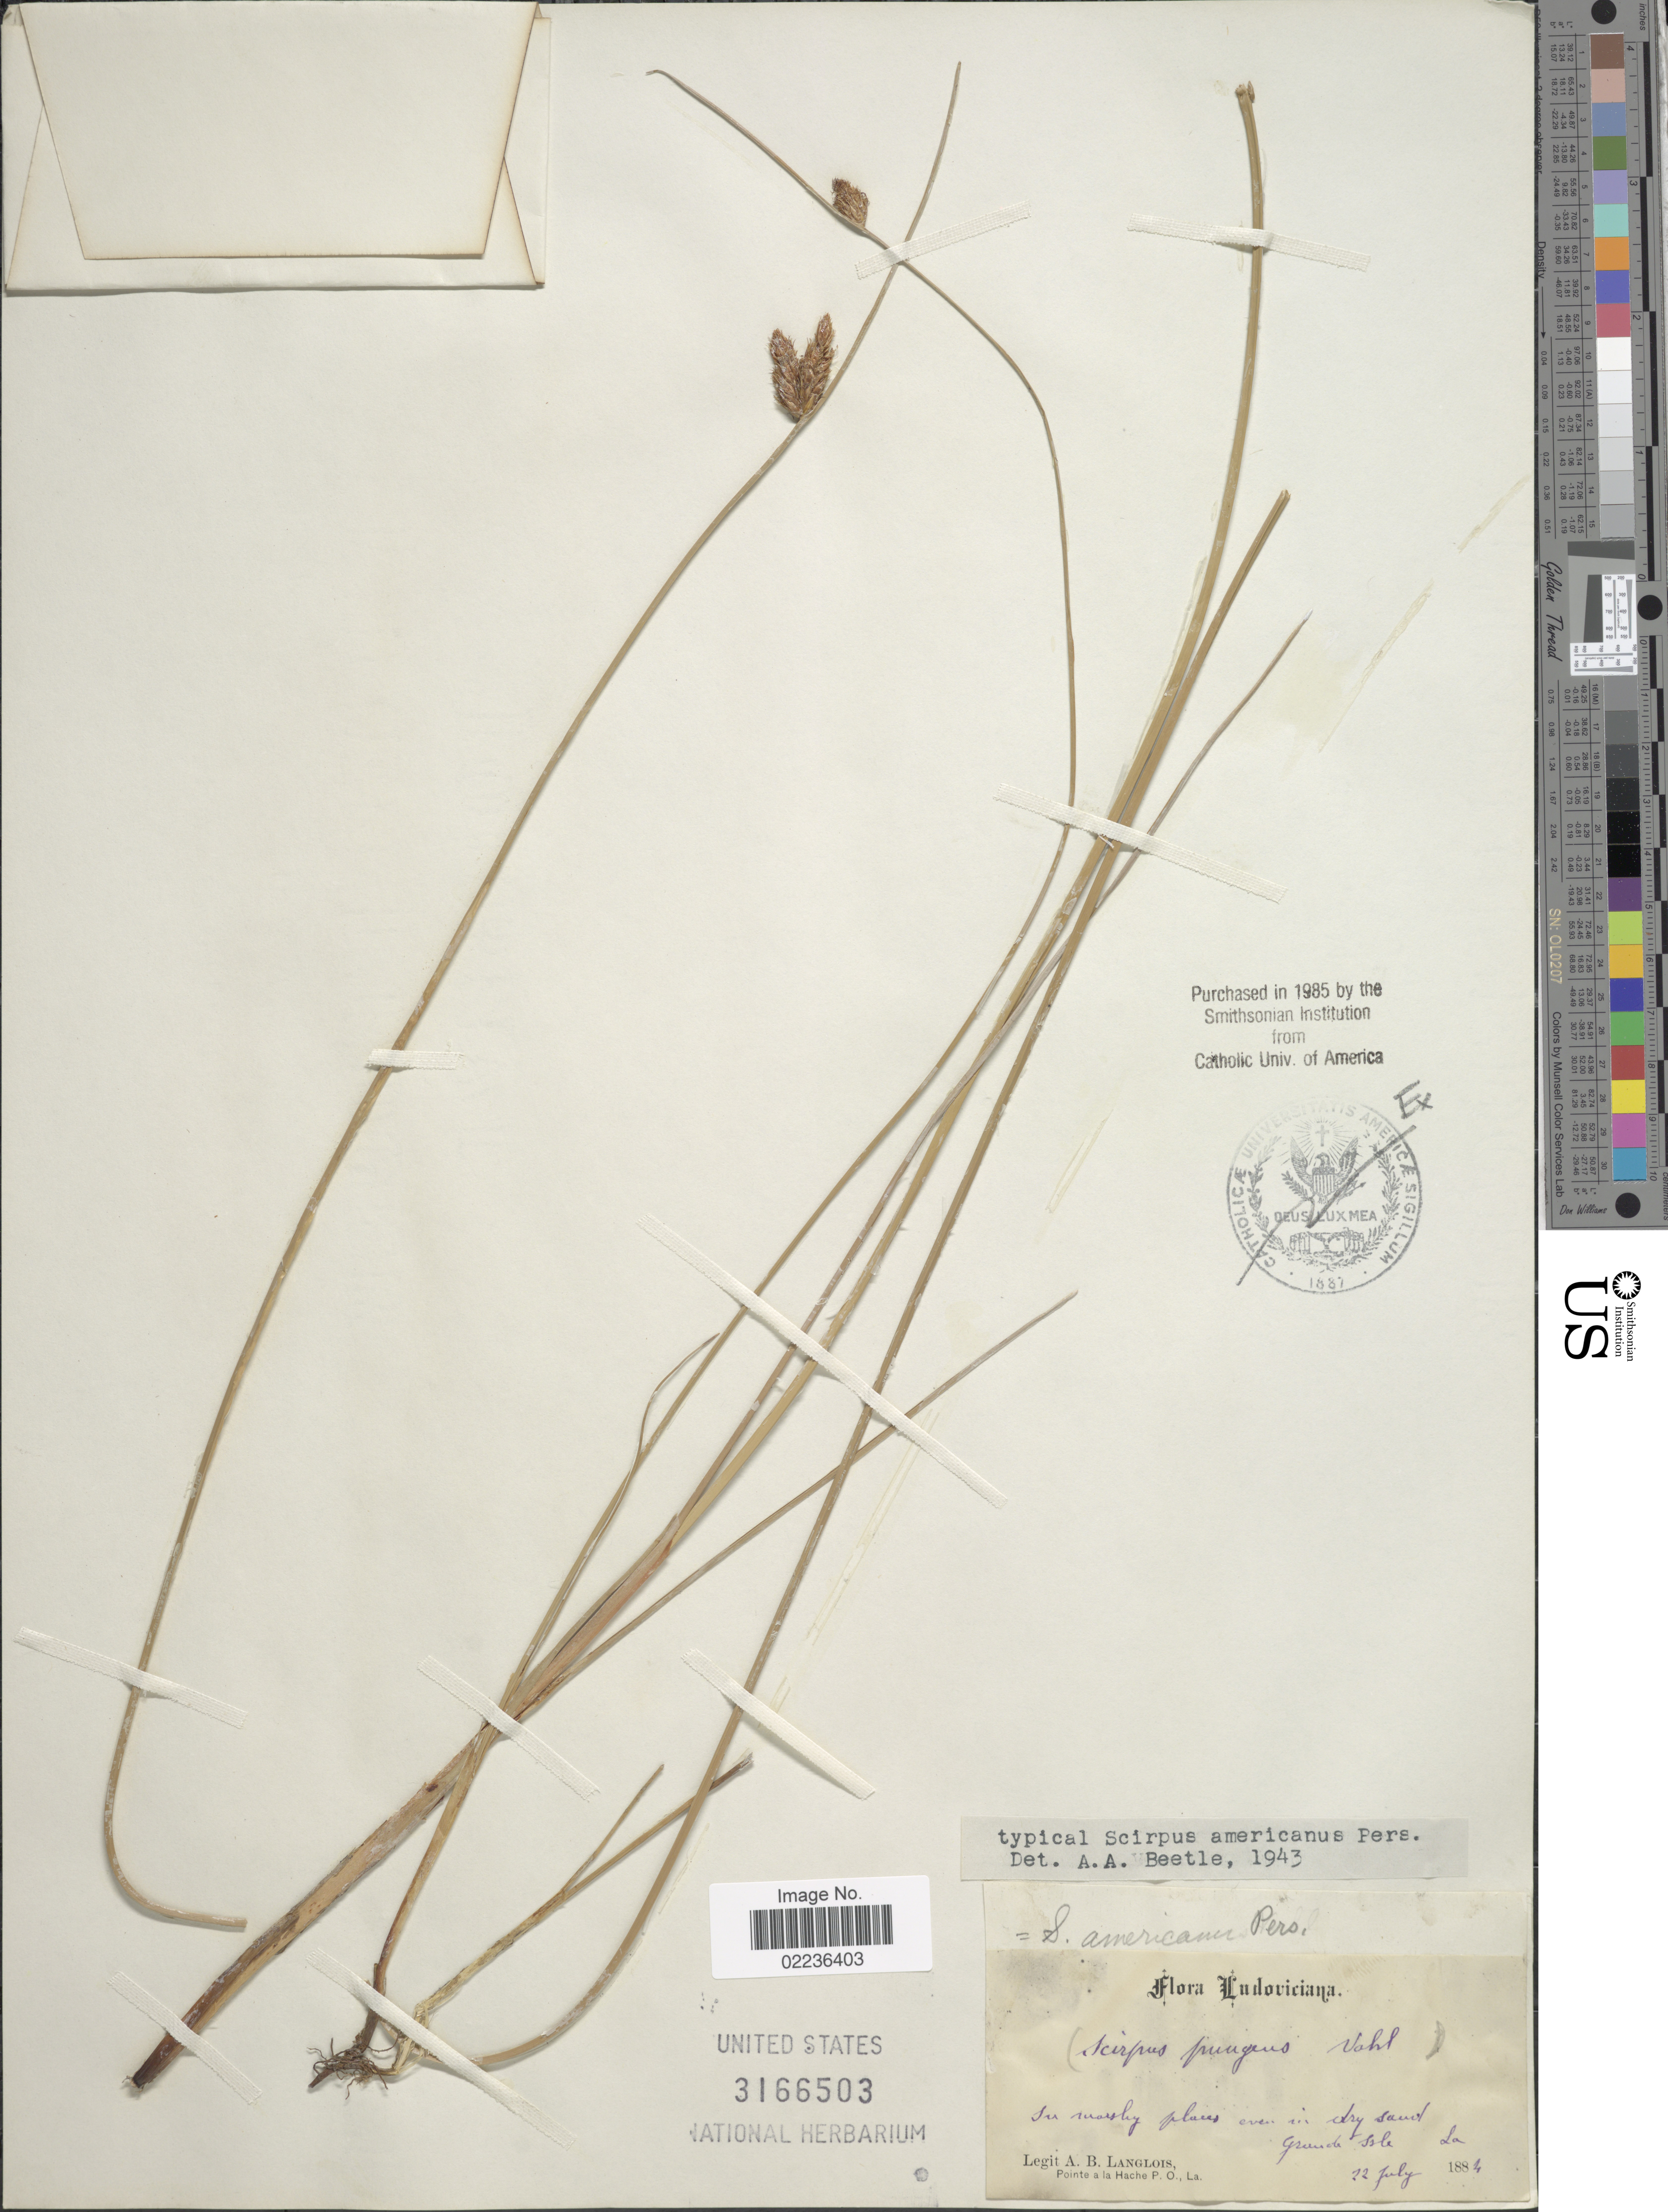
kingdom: Plantae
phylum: Tracheophyta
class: Liliopsida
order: Poales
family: Cyperaceae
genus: Schoenoplectus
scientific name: Schoenoplectus pungens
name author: (Vahl) Palla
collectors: A. Langlois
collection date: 1884-07-22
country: United States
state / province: Louisiana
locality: Grande Isle, in marshy places even in dry sand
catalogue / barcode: US 3166503